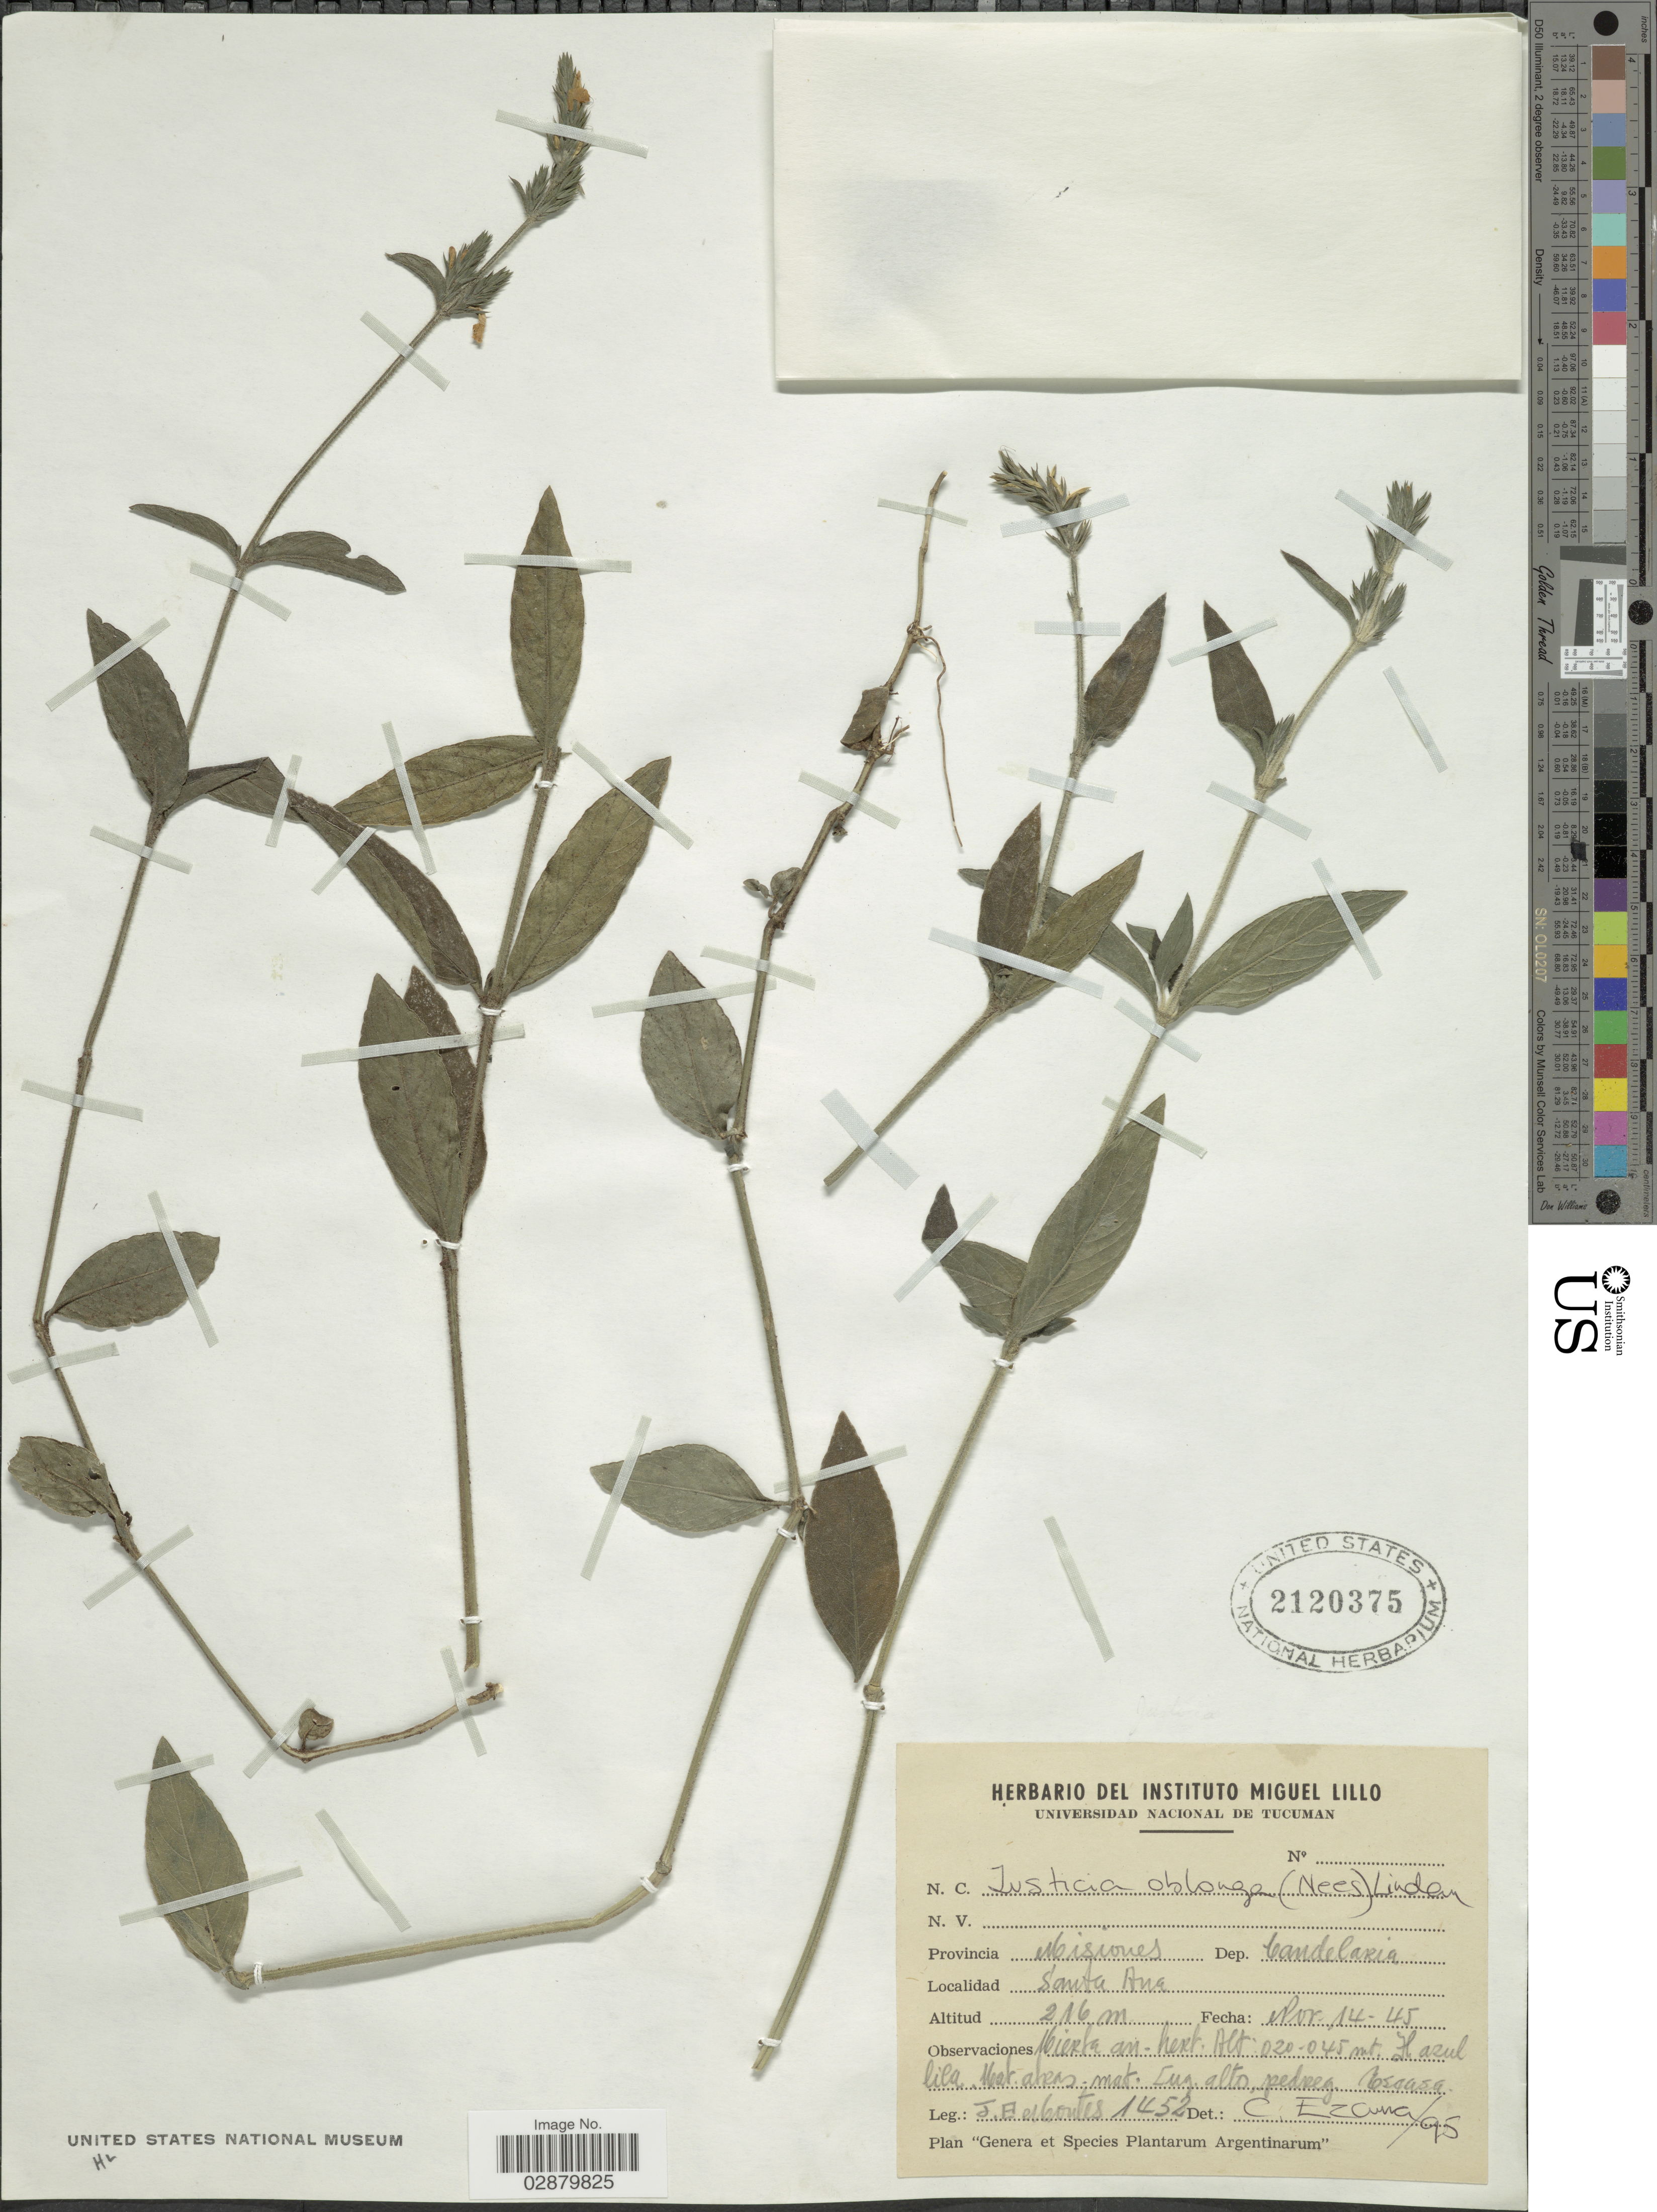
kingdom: Plantae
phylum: Tracheophyta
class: Magnoliopsida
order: Lamiales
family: Acanthaceae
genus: Justicia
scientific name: Justicia oblonga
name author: (Nees) Lindau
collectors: J. Cloutes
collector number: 1452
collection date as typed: Transcribed d/m/y: 14/11/45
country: Argentina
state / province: Misiones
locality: Dep. Candelaria. Santa Ana.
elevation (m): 216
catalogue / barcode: US 2120375